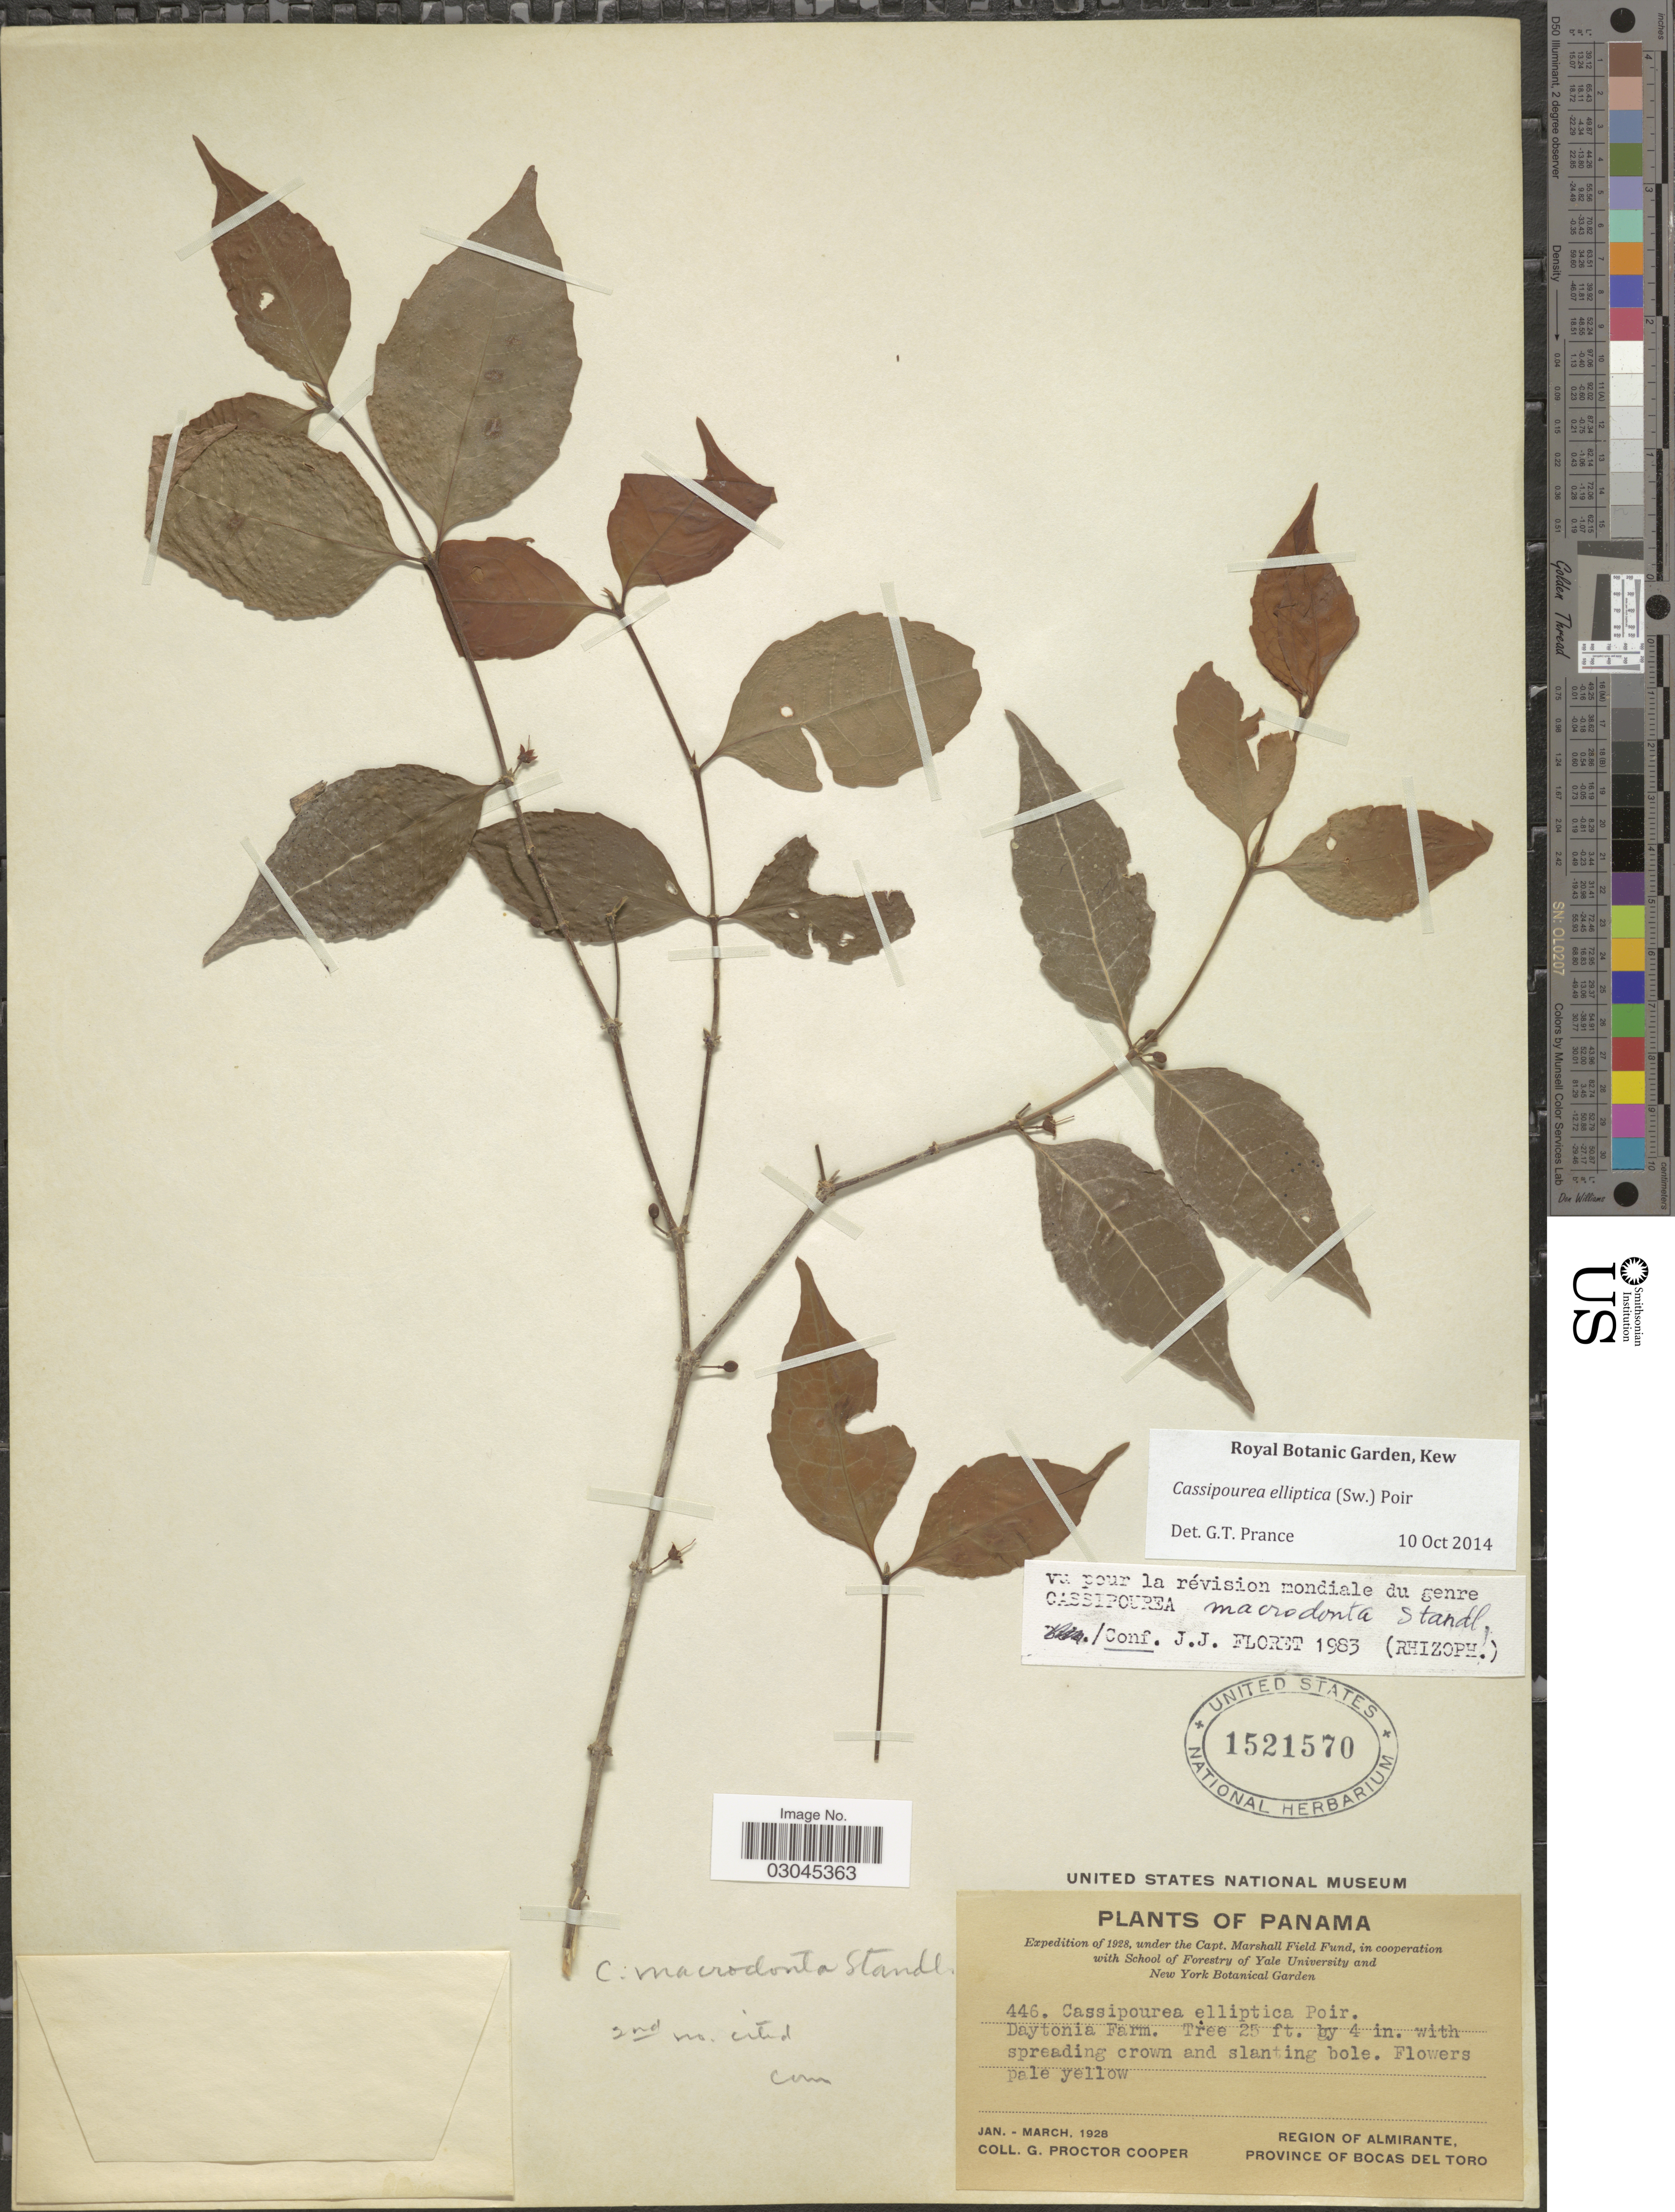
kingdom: Plantae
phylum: Tracheophyta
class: Magnoliopsida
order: Malpighiales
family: Rhizophoraceae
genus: Cassipourea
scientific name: Cassipourea elliptica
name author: (Sw.) Poir.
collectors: G. Cooper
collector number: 446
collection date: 1928-01/1928-03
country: Panama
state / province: Bocas del Toro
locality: Daytonia Farm. Region of Almirante, Province of Bocas Del Toro.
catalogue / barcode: US 1521570